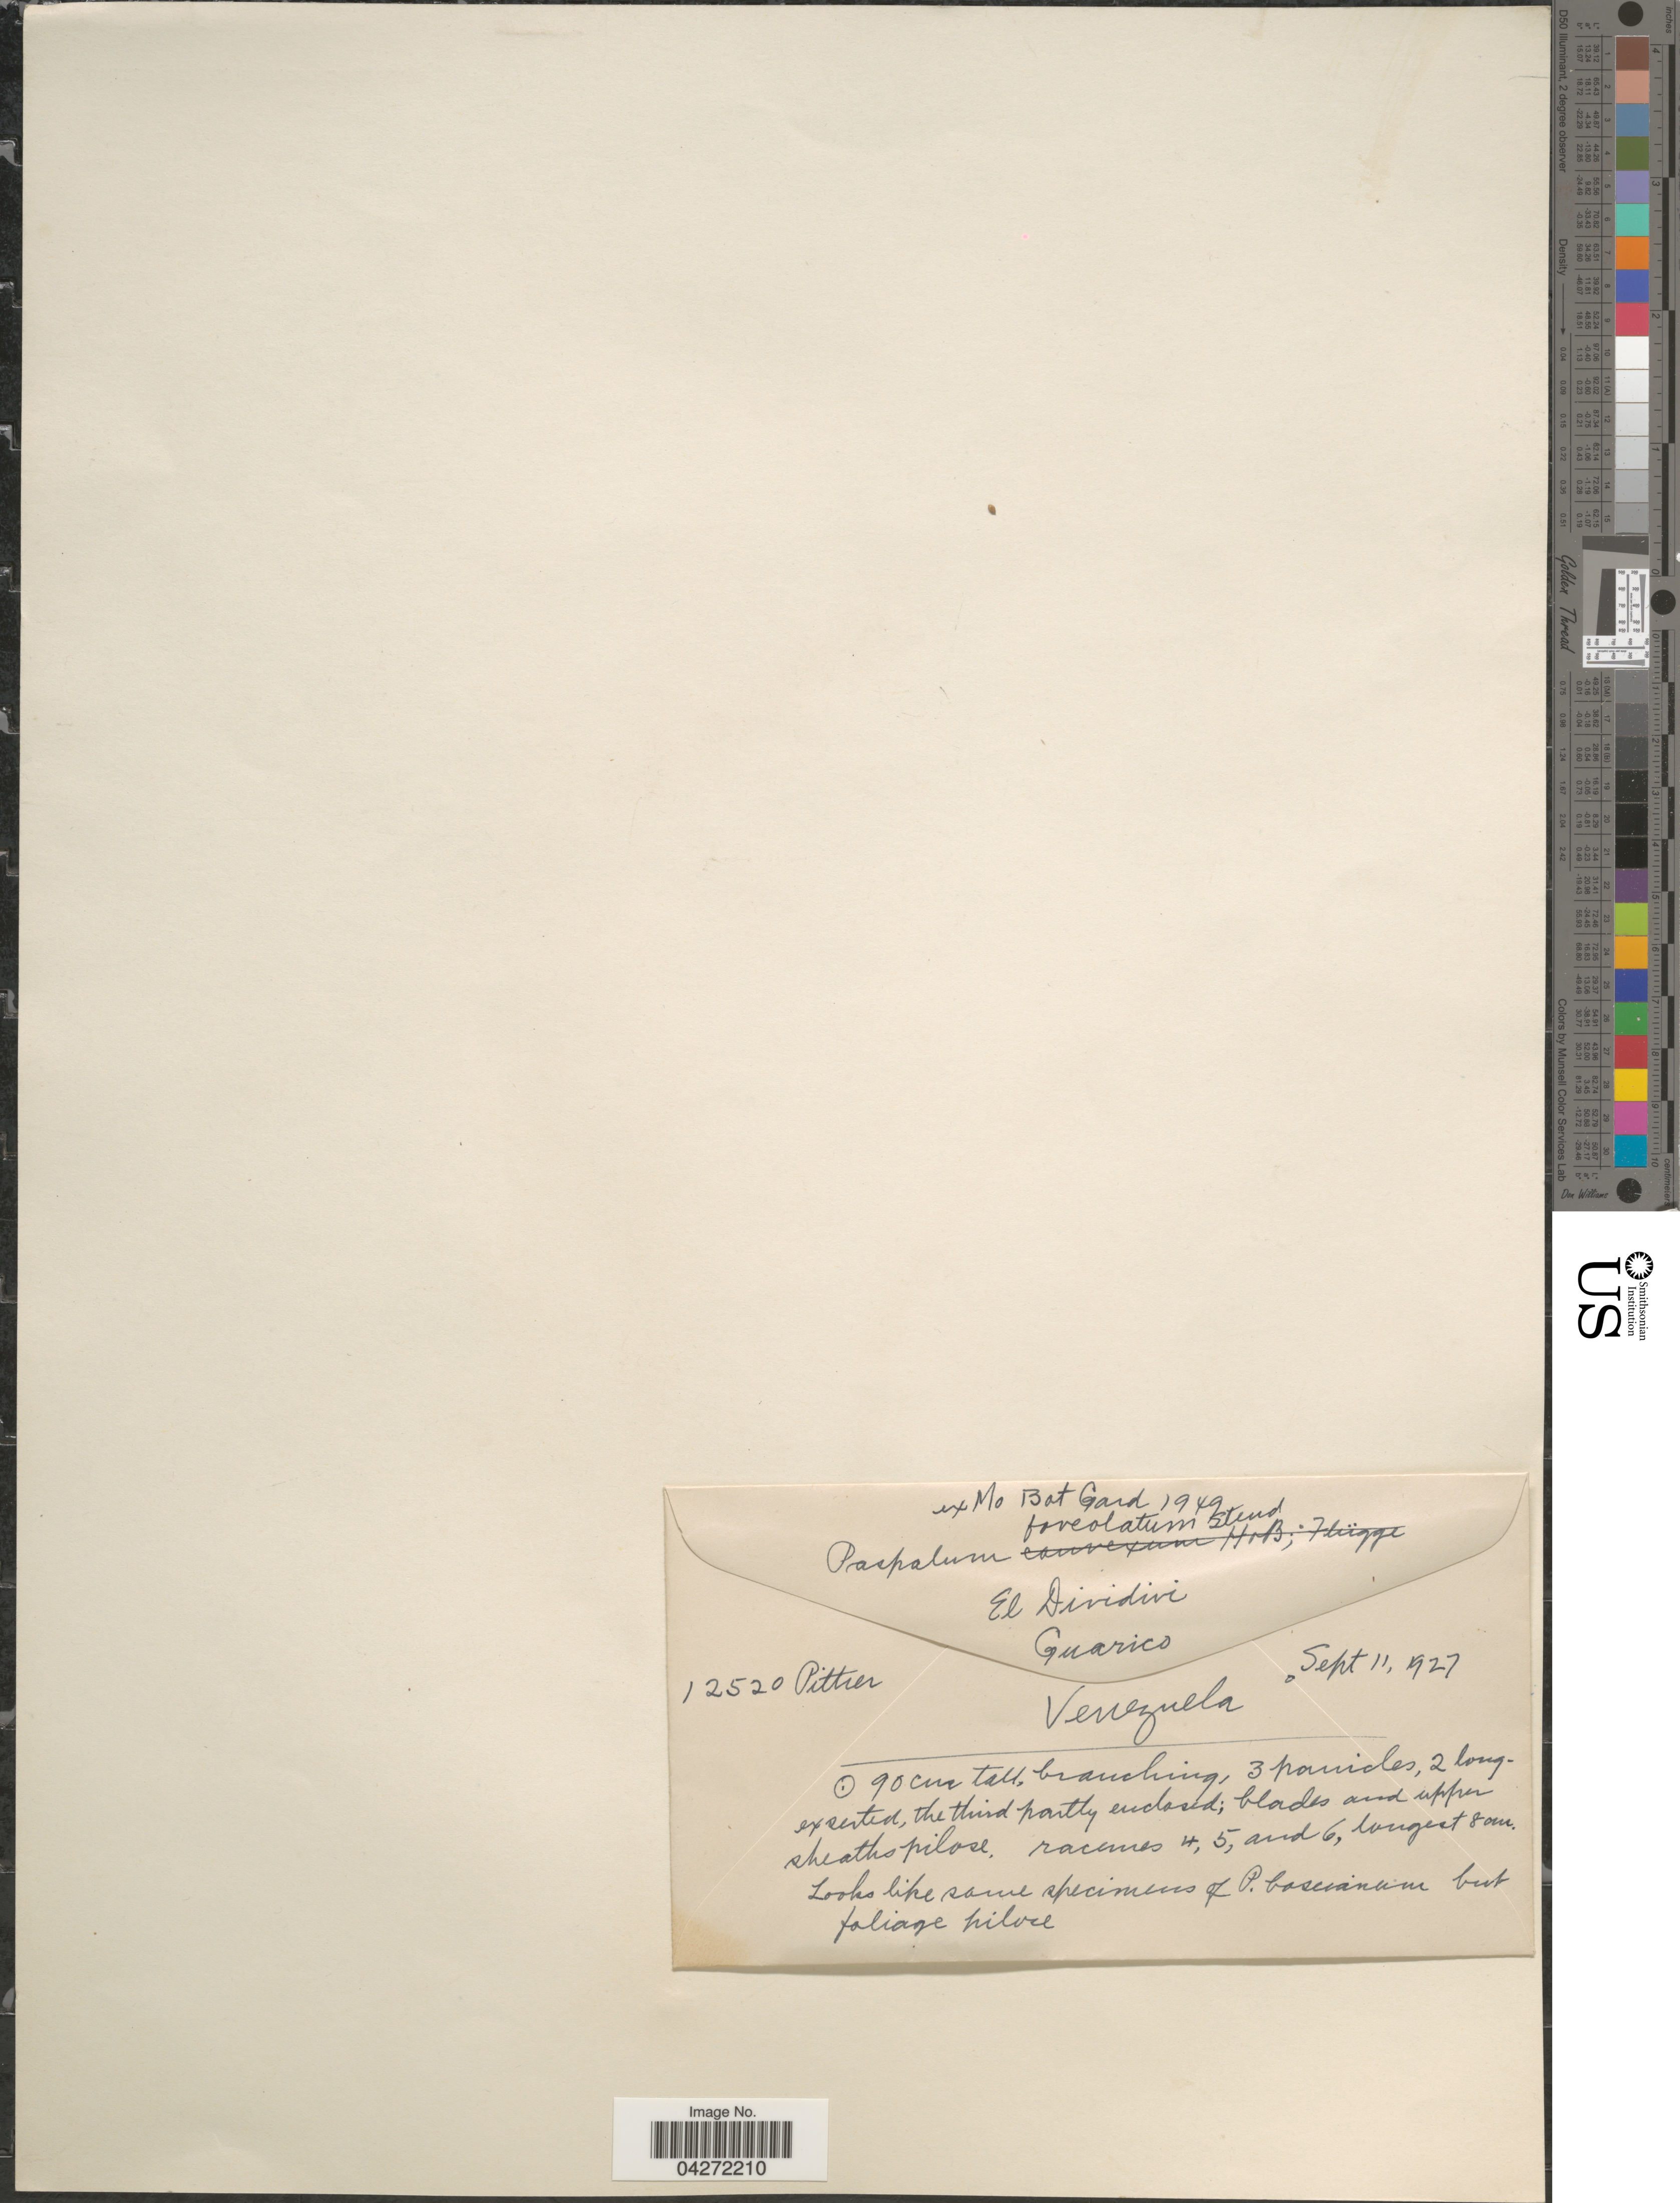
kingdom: Plantae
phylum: Tracheophyta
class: Liliopsida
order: Poales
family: Poaceae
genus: Paspalum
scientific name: Paspalum melanospermum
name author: Desv. ex Poir.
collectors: Pittier, --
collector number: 12520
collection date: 1927-09-11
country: Venezuela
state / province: Guarico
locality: El Dividivi.